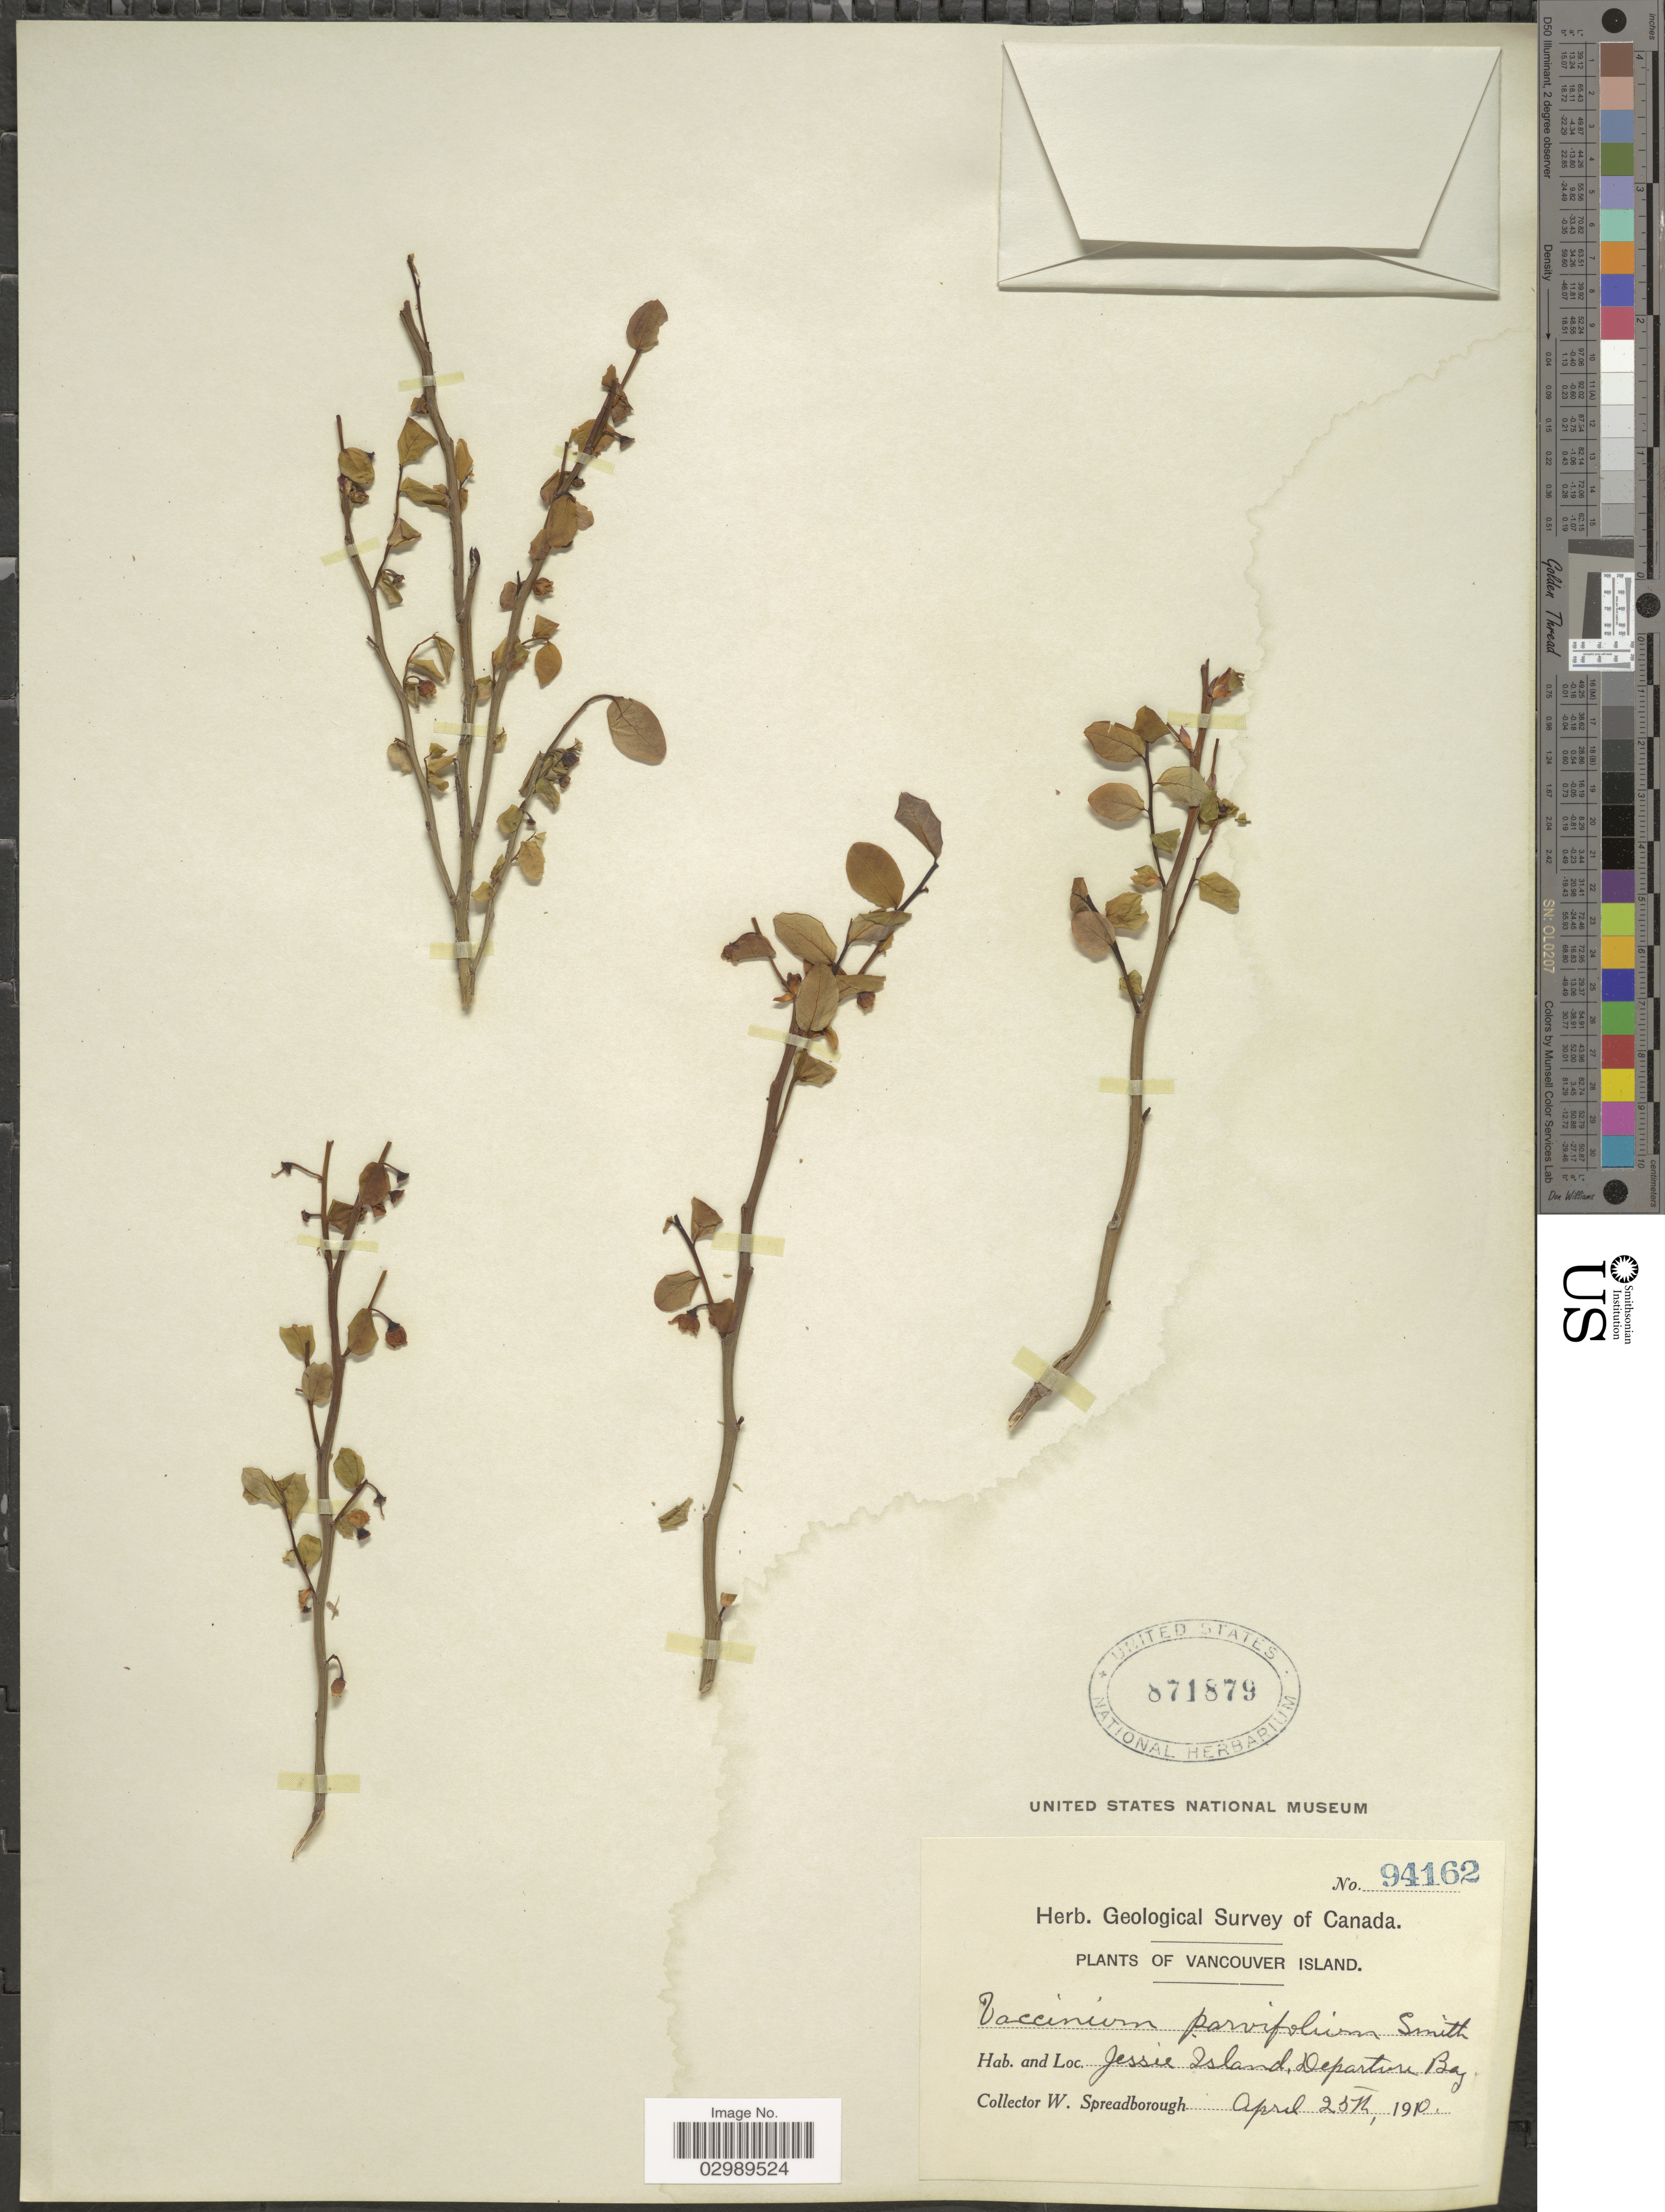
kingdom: Plantae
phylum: Tracheophyta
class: Magnoliopsida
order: Ericales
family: Ericaceae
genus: Vaccinium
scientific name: Vaccinium parvifolium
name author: Small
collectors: W. Spreadborough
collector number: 94162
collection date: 1910-04-25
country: Canada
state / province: British Columbia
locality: Vancouver Island, Jessie Island, Departure Bay.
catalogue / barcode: US 871879